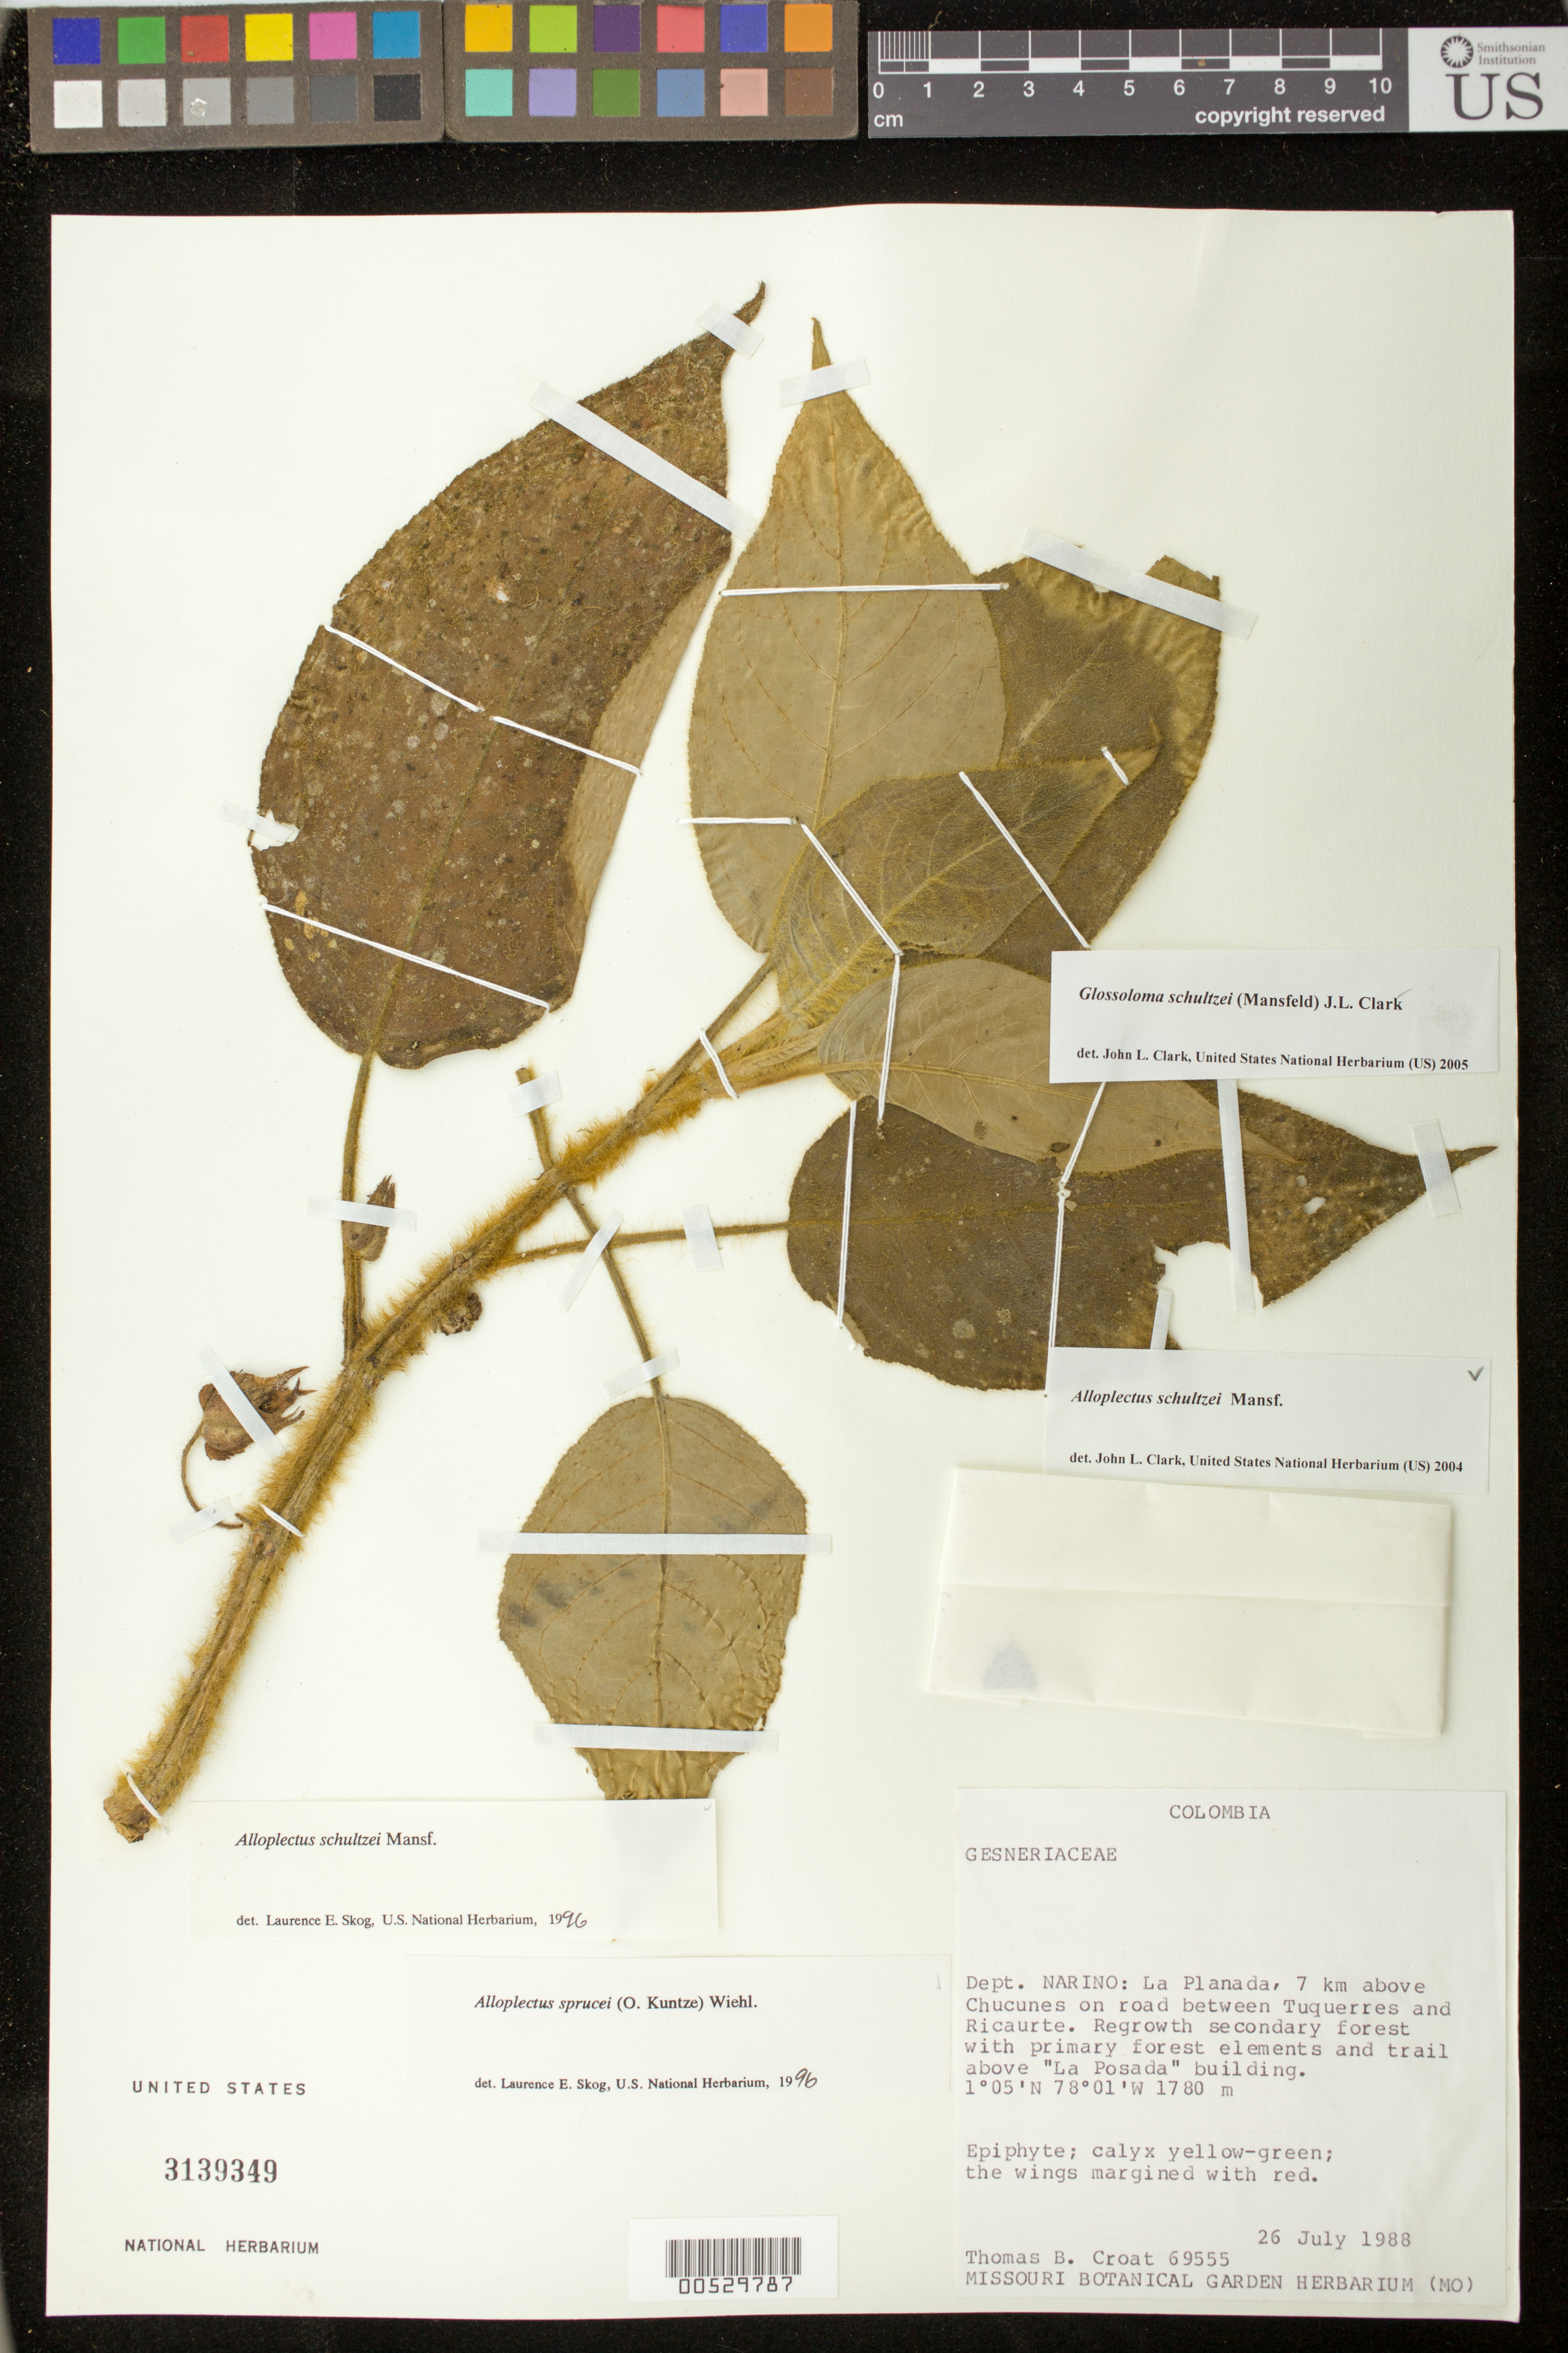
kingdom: Plantae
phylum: Tracheophyta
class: Magnoliopsida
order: Lamiales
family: Gesneriaceae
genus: Glossoloma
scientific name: Glossoloma schultzei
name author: (Mansf.) J.L. Clark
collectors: T. B. Croat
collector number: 69555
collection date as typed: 26 Jul 1988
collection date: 1988-07-26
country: Colombia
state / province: Nariño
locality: La Planada, 7 km above Chucunes on road between Tuquerres and Ricaurte; above "La Posada" building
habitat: Regrowth secondary forest with primary forest elements and trail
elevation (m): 1780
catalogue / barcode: US 3139349